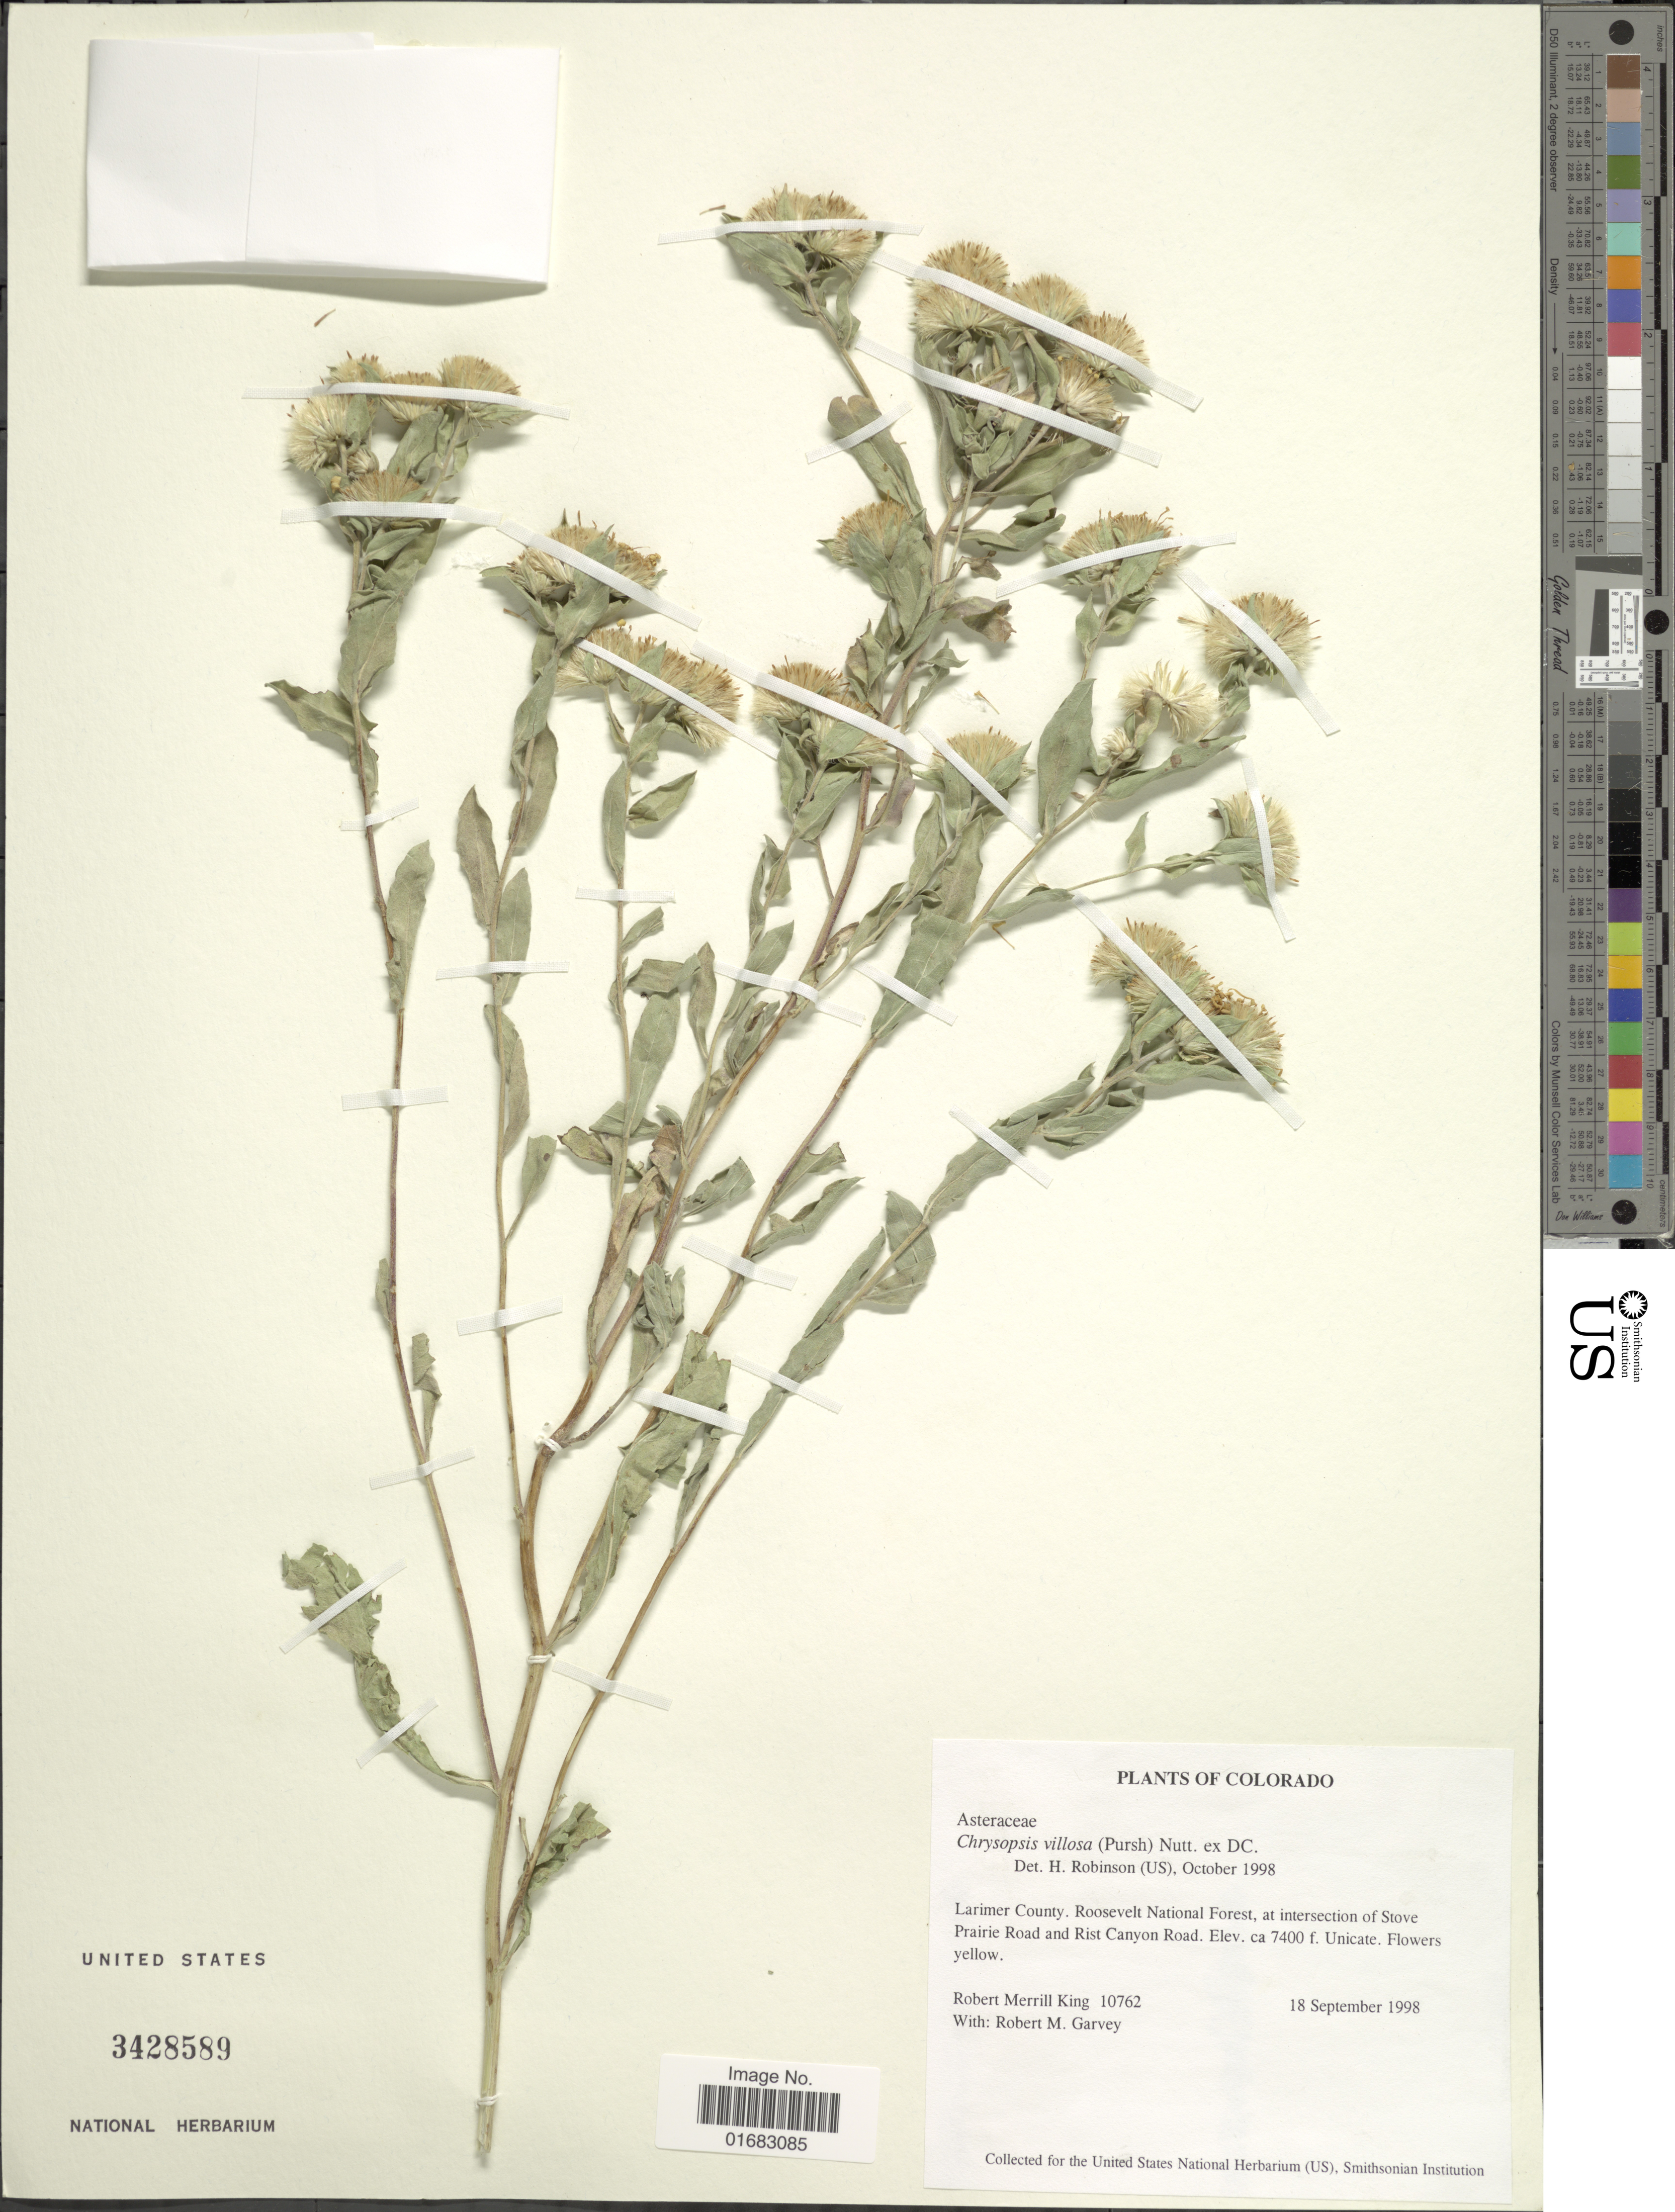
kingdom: Plantae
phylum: Tracheophyta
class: Magnoliopsida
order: Asterales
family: Asteraceae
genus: Heterotheca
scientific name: Heterotheca villosa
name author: (Pursh) Shinners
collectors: R. M. King & R. Garvey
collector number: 10762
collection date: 1998-09-18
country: United States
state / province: Colorado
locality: Colorado. Larimer County. Roosevelt National Forest, at intersection of Stove Prairie Road and Rist Canyon Road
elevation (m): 2256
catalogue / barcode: US 3428589